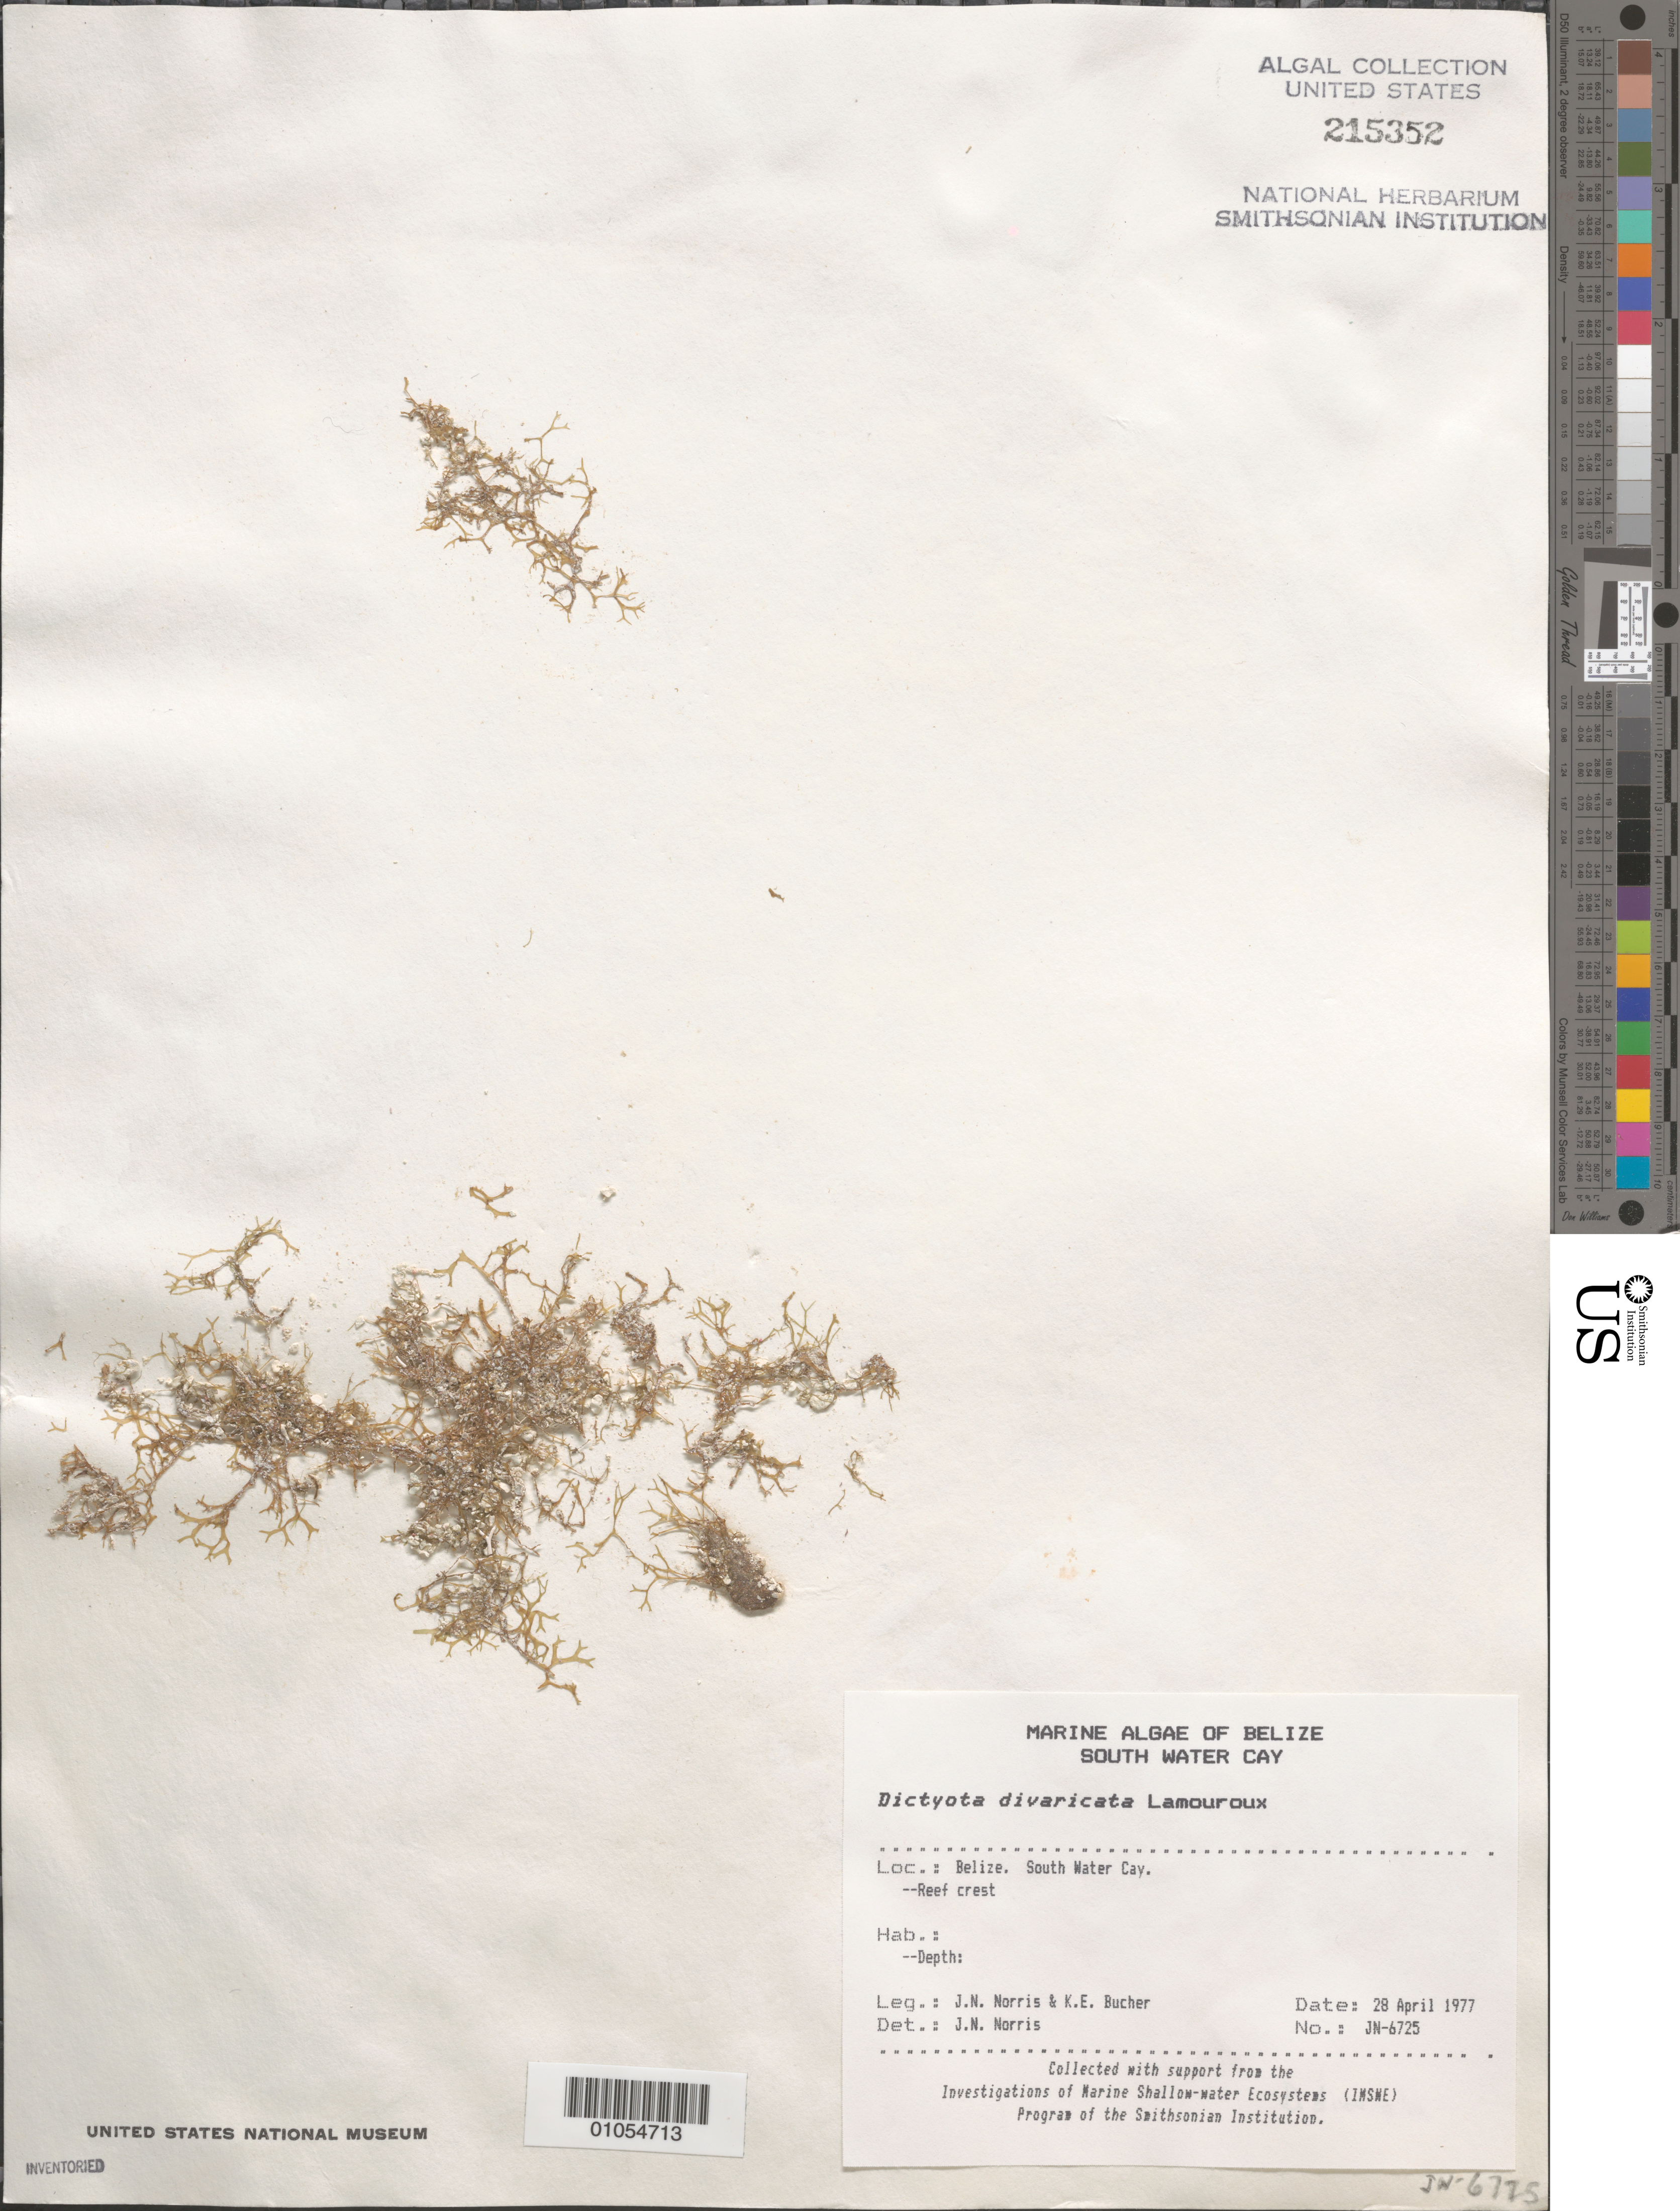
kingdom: Chromista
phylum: Ochrophyta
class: Phaeophyceae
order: Dictyotales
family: Dictyotaceae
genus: Dictyota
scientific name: Dictyota divaricata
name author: J.V.Lamouroux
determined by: Norris, James N.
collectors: J. N. Norris & K. E. Bucher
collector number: JN-6725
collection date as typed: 28 Apr 1977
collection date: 1977-04-28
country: Belize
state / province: Stann Creek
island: South Water Cay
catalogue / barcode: US 215352